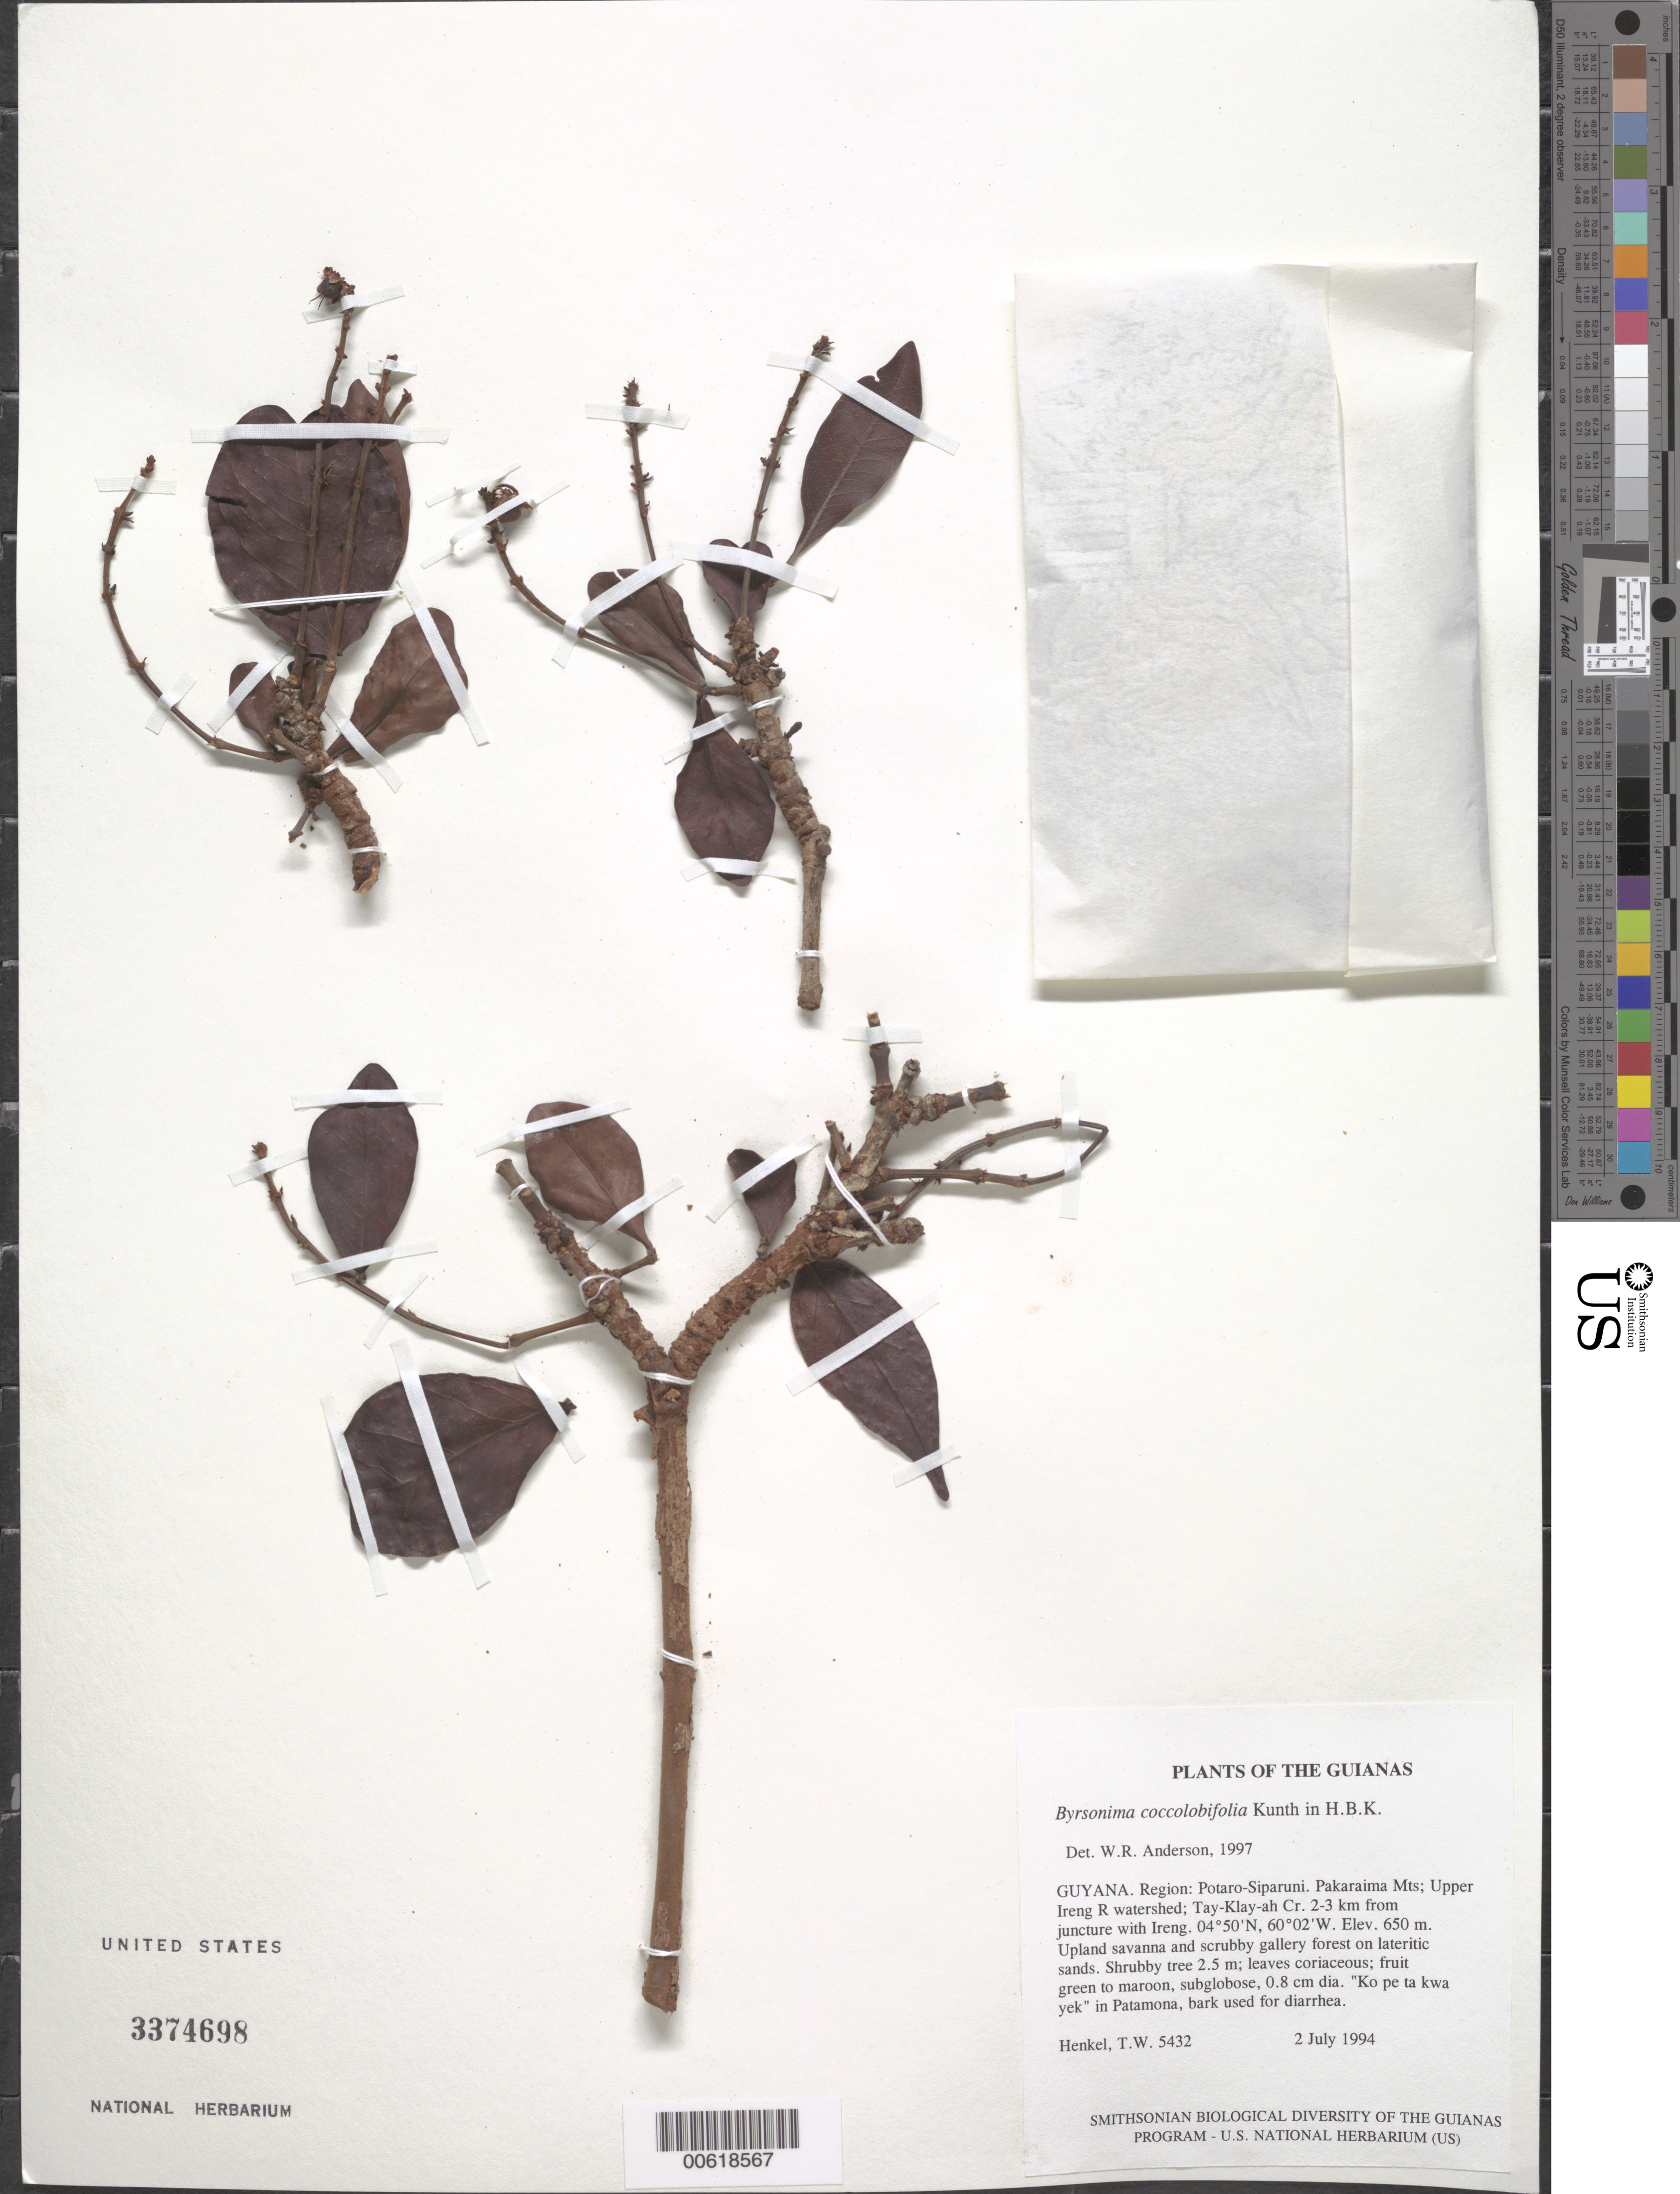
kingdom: Plantae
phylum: Tracheophyta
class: Magnoliopsida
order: Malpighiales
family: Malpighiaceae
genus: Byrsonima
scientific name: Byrsonima coccolobifolia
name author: Kunth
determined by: Anderson, W. R., (MICH), University of Michigan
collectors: T. Henkel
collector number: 5432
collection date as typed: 2 July 1994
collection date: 1994-07-02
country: Guyana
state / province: Potaro-Siparuni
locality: Pakaraima Mts; Upper Ireng R watershed; Tay-Klay-ah Cr. 2-3 km from juncture with Ireng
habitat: Upland savanna and scrubby gallery forest on lateritic sands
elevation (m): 650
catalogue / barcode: US 3374698